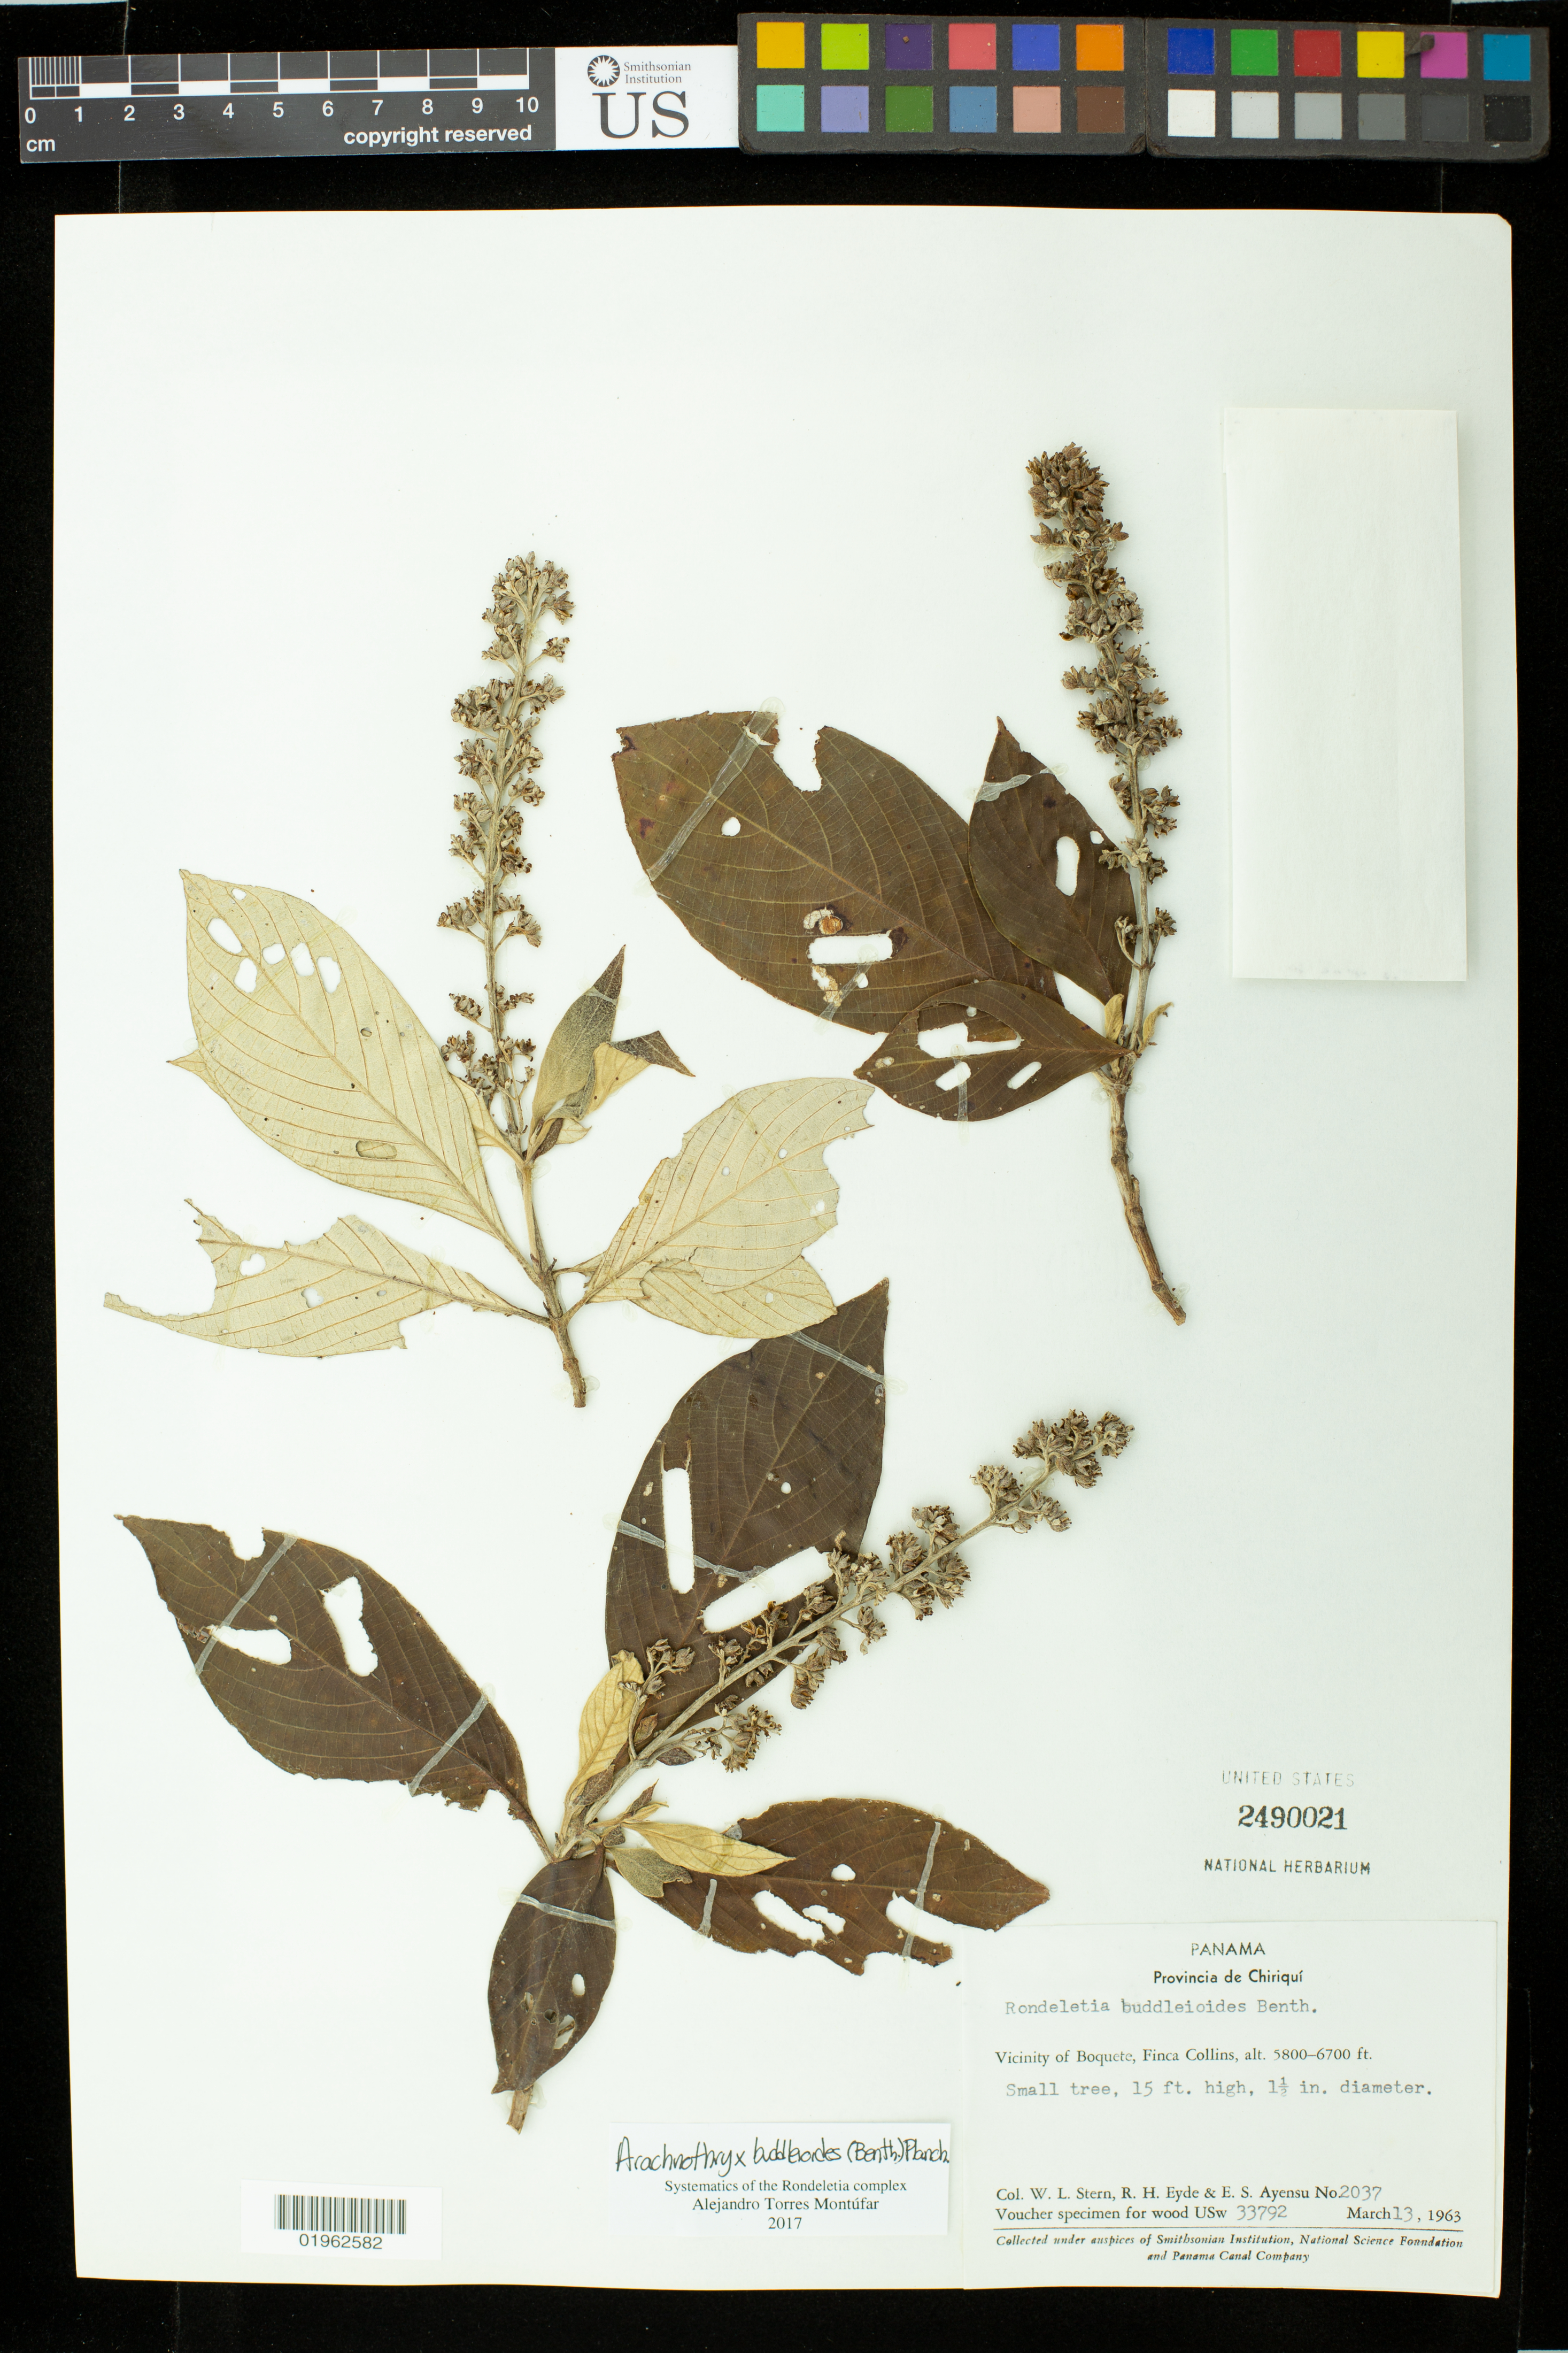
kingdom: Plantae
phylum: Tracheophyta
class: Magnoliopsida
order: Gentianales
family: Rubiaceae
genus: Arachnothryx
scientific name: Arachnothryx buddleioides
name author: (Benth.) Planch.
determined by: Torres Montufar, J. A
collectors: W. L. Stern, R. H. Eyde & E. S. Ayensu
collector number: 2037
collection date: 1963-03-13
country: Panama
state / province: Chiriquí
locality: Vicinity of Boquete, Finca Collins.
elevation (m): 1768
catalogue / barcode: US 2490021